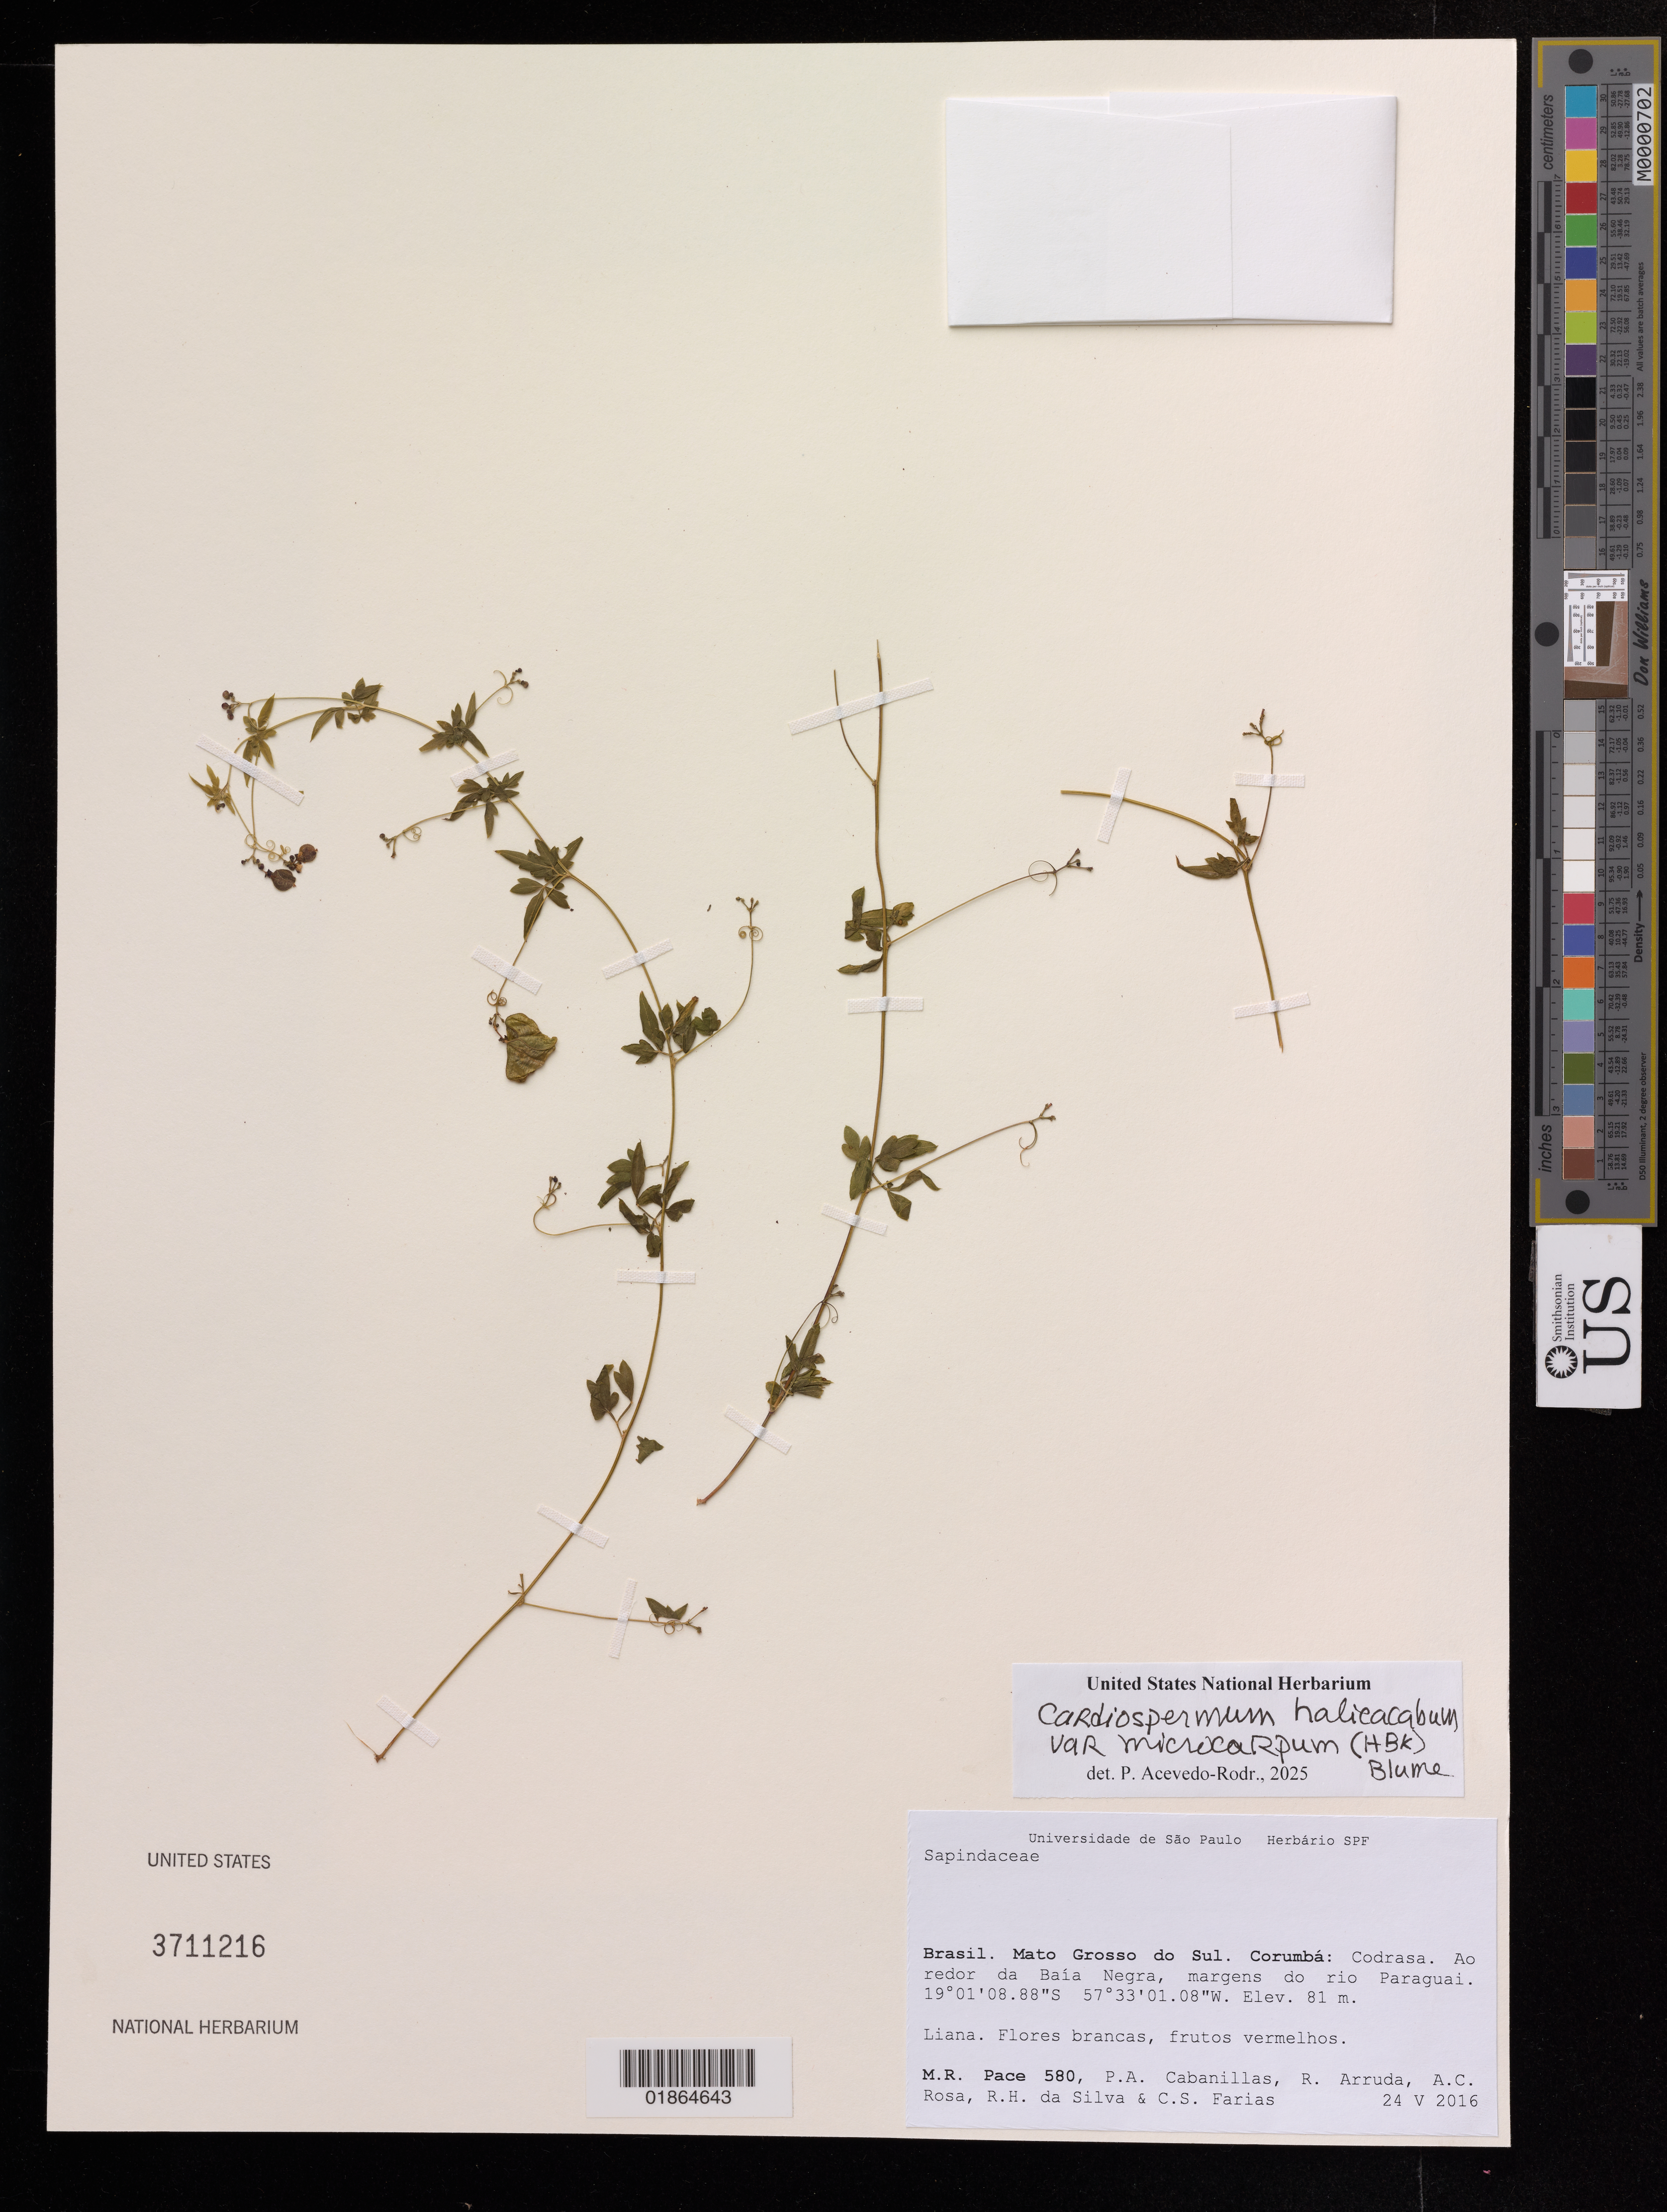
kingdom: Plantae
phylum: Tracheophyta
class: Magnoliopsida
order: Sapindales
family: Sapindaceae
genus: Cardiospermum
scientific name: Cardiospermum halicacabum var. microcarpum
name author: (Kunth) Blume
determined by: Acevedo-Rodriguez, P., (US), Smithsonian Institution - National Museum of Natural History (UNITED STATES)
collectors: M. R. Pace, P. Cabanillas, R. Arruda, A. Rosa, R. da Silva & C. Farias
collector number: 580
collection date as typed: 24 V 2016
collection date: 2016-05-24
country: Brazil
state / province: Mato Grosso do Sul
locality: Corumba: Codrasa. Ao redor da Baia Negra, margens do rio Paraguai.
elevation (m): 81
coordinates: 19 01 08.88 S, 57 33 01.08 W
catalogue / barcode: US 3711216